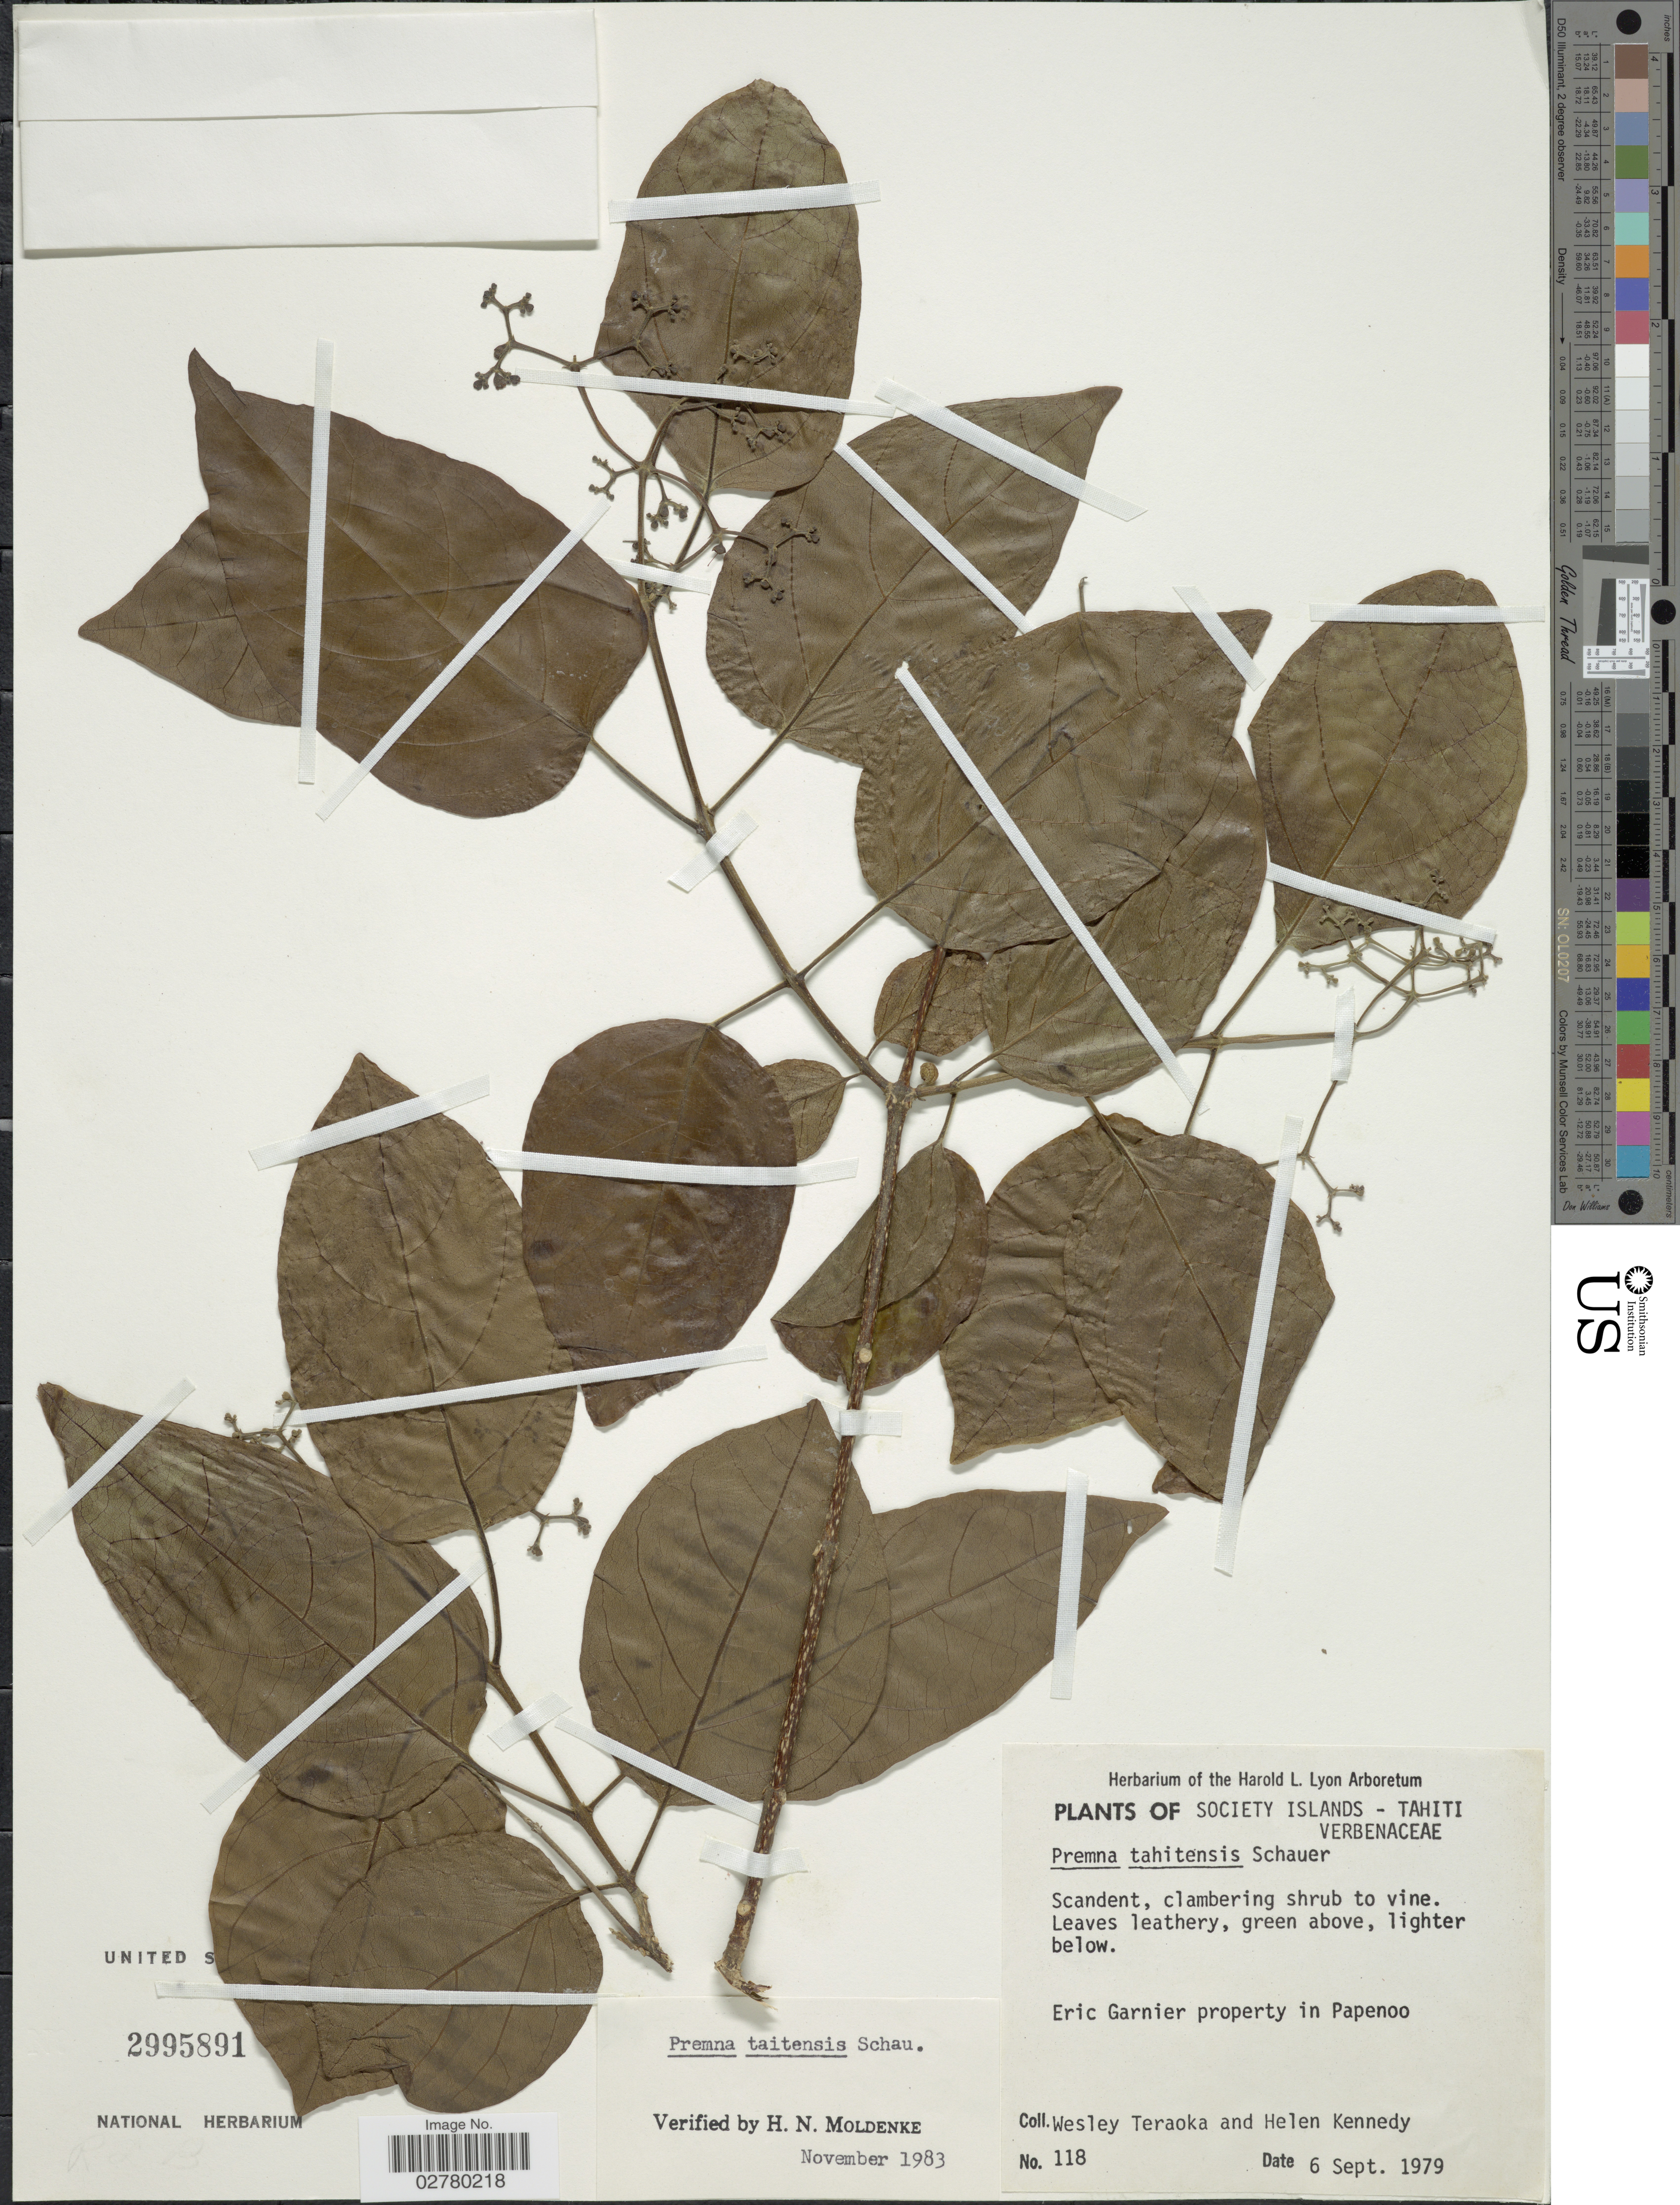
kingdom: Plantae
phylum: Tracheophyta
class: Magnoliopsida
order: Lamiales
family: Lamiaceae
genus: Premna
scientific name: Premna taitensis var. taitensis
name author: Schauer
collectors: W. Teraoka & H. Kennedy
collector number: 118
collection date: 1979-09-06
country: French Polynesia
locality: Society Islands - Tahiti. Eric Garnier property in Papenoo.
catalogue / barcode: US 2995891